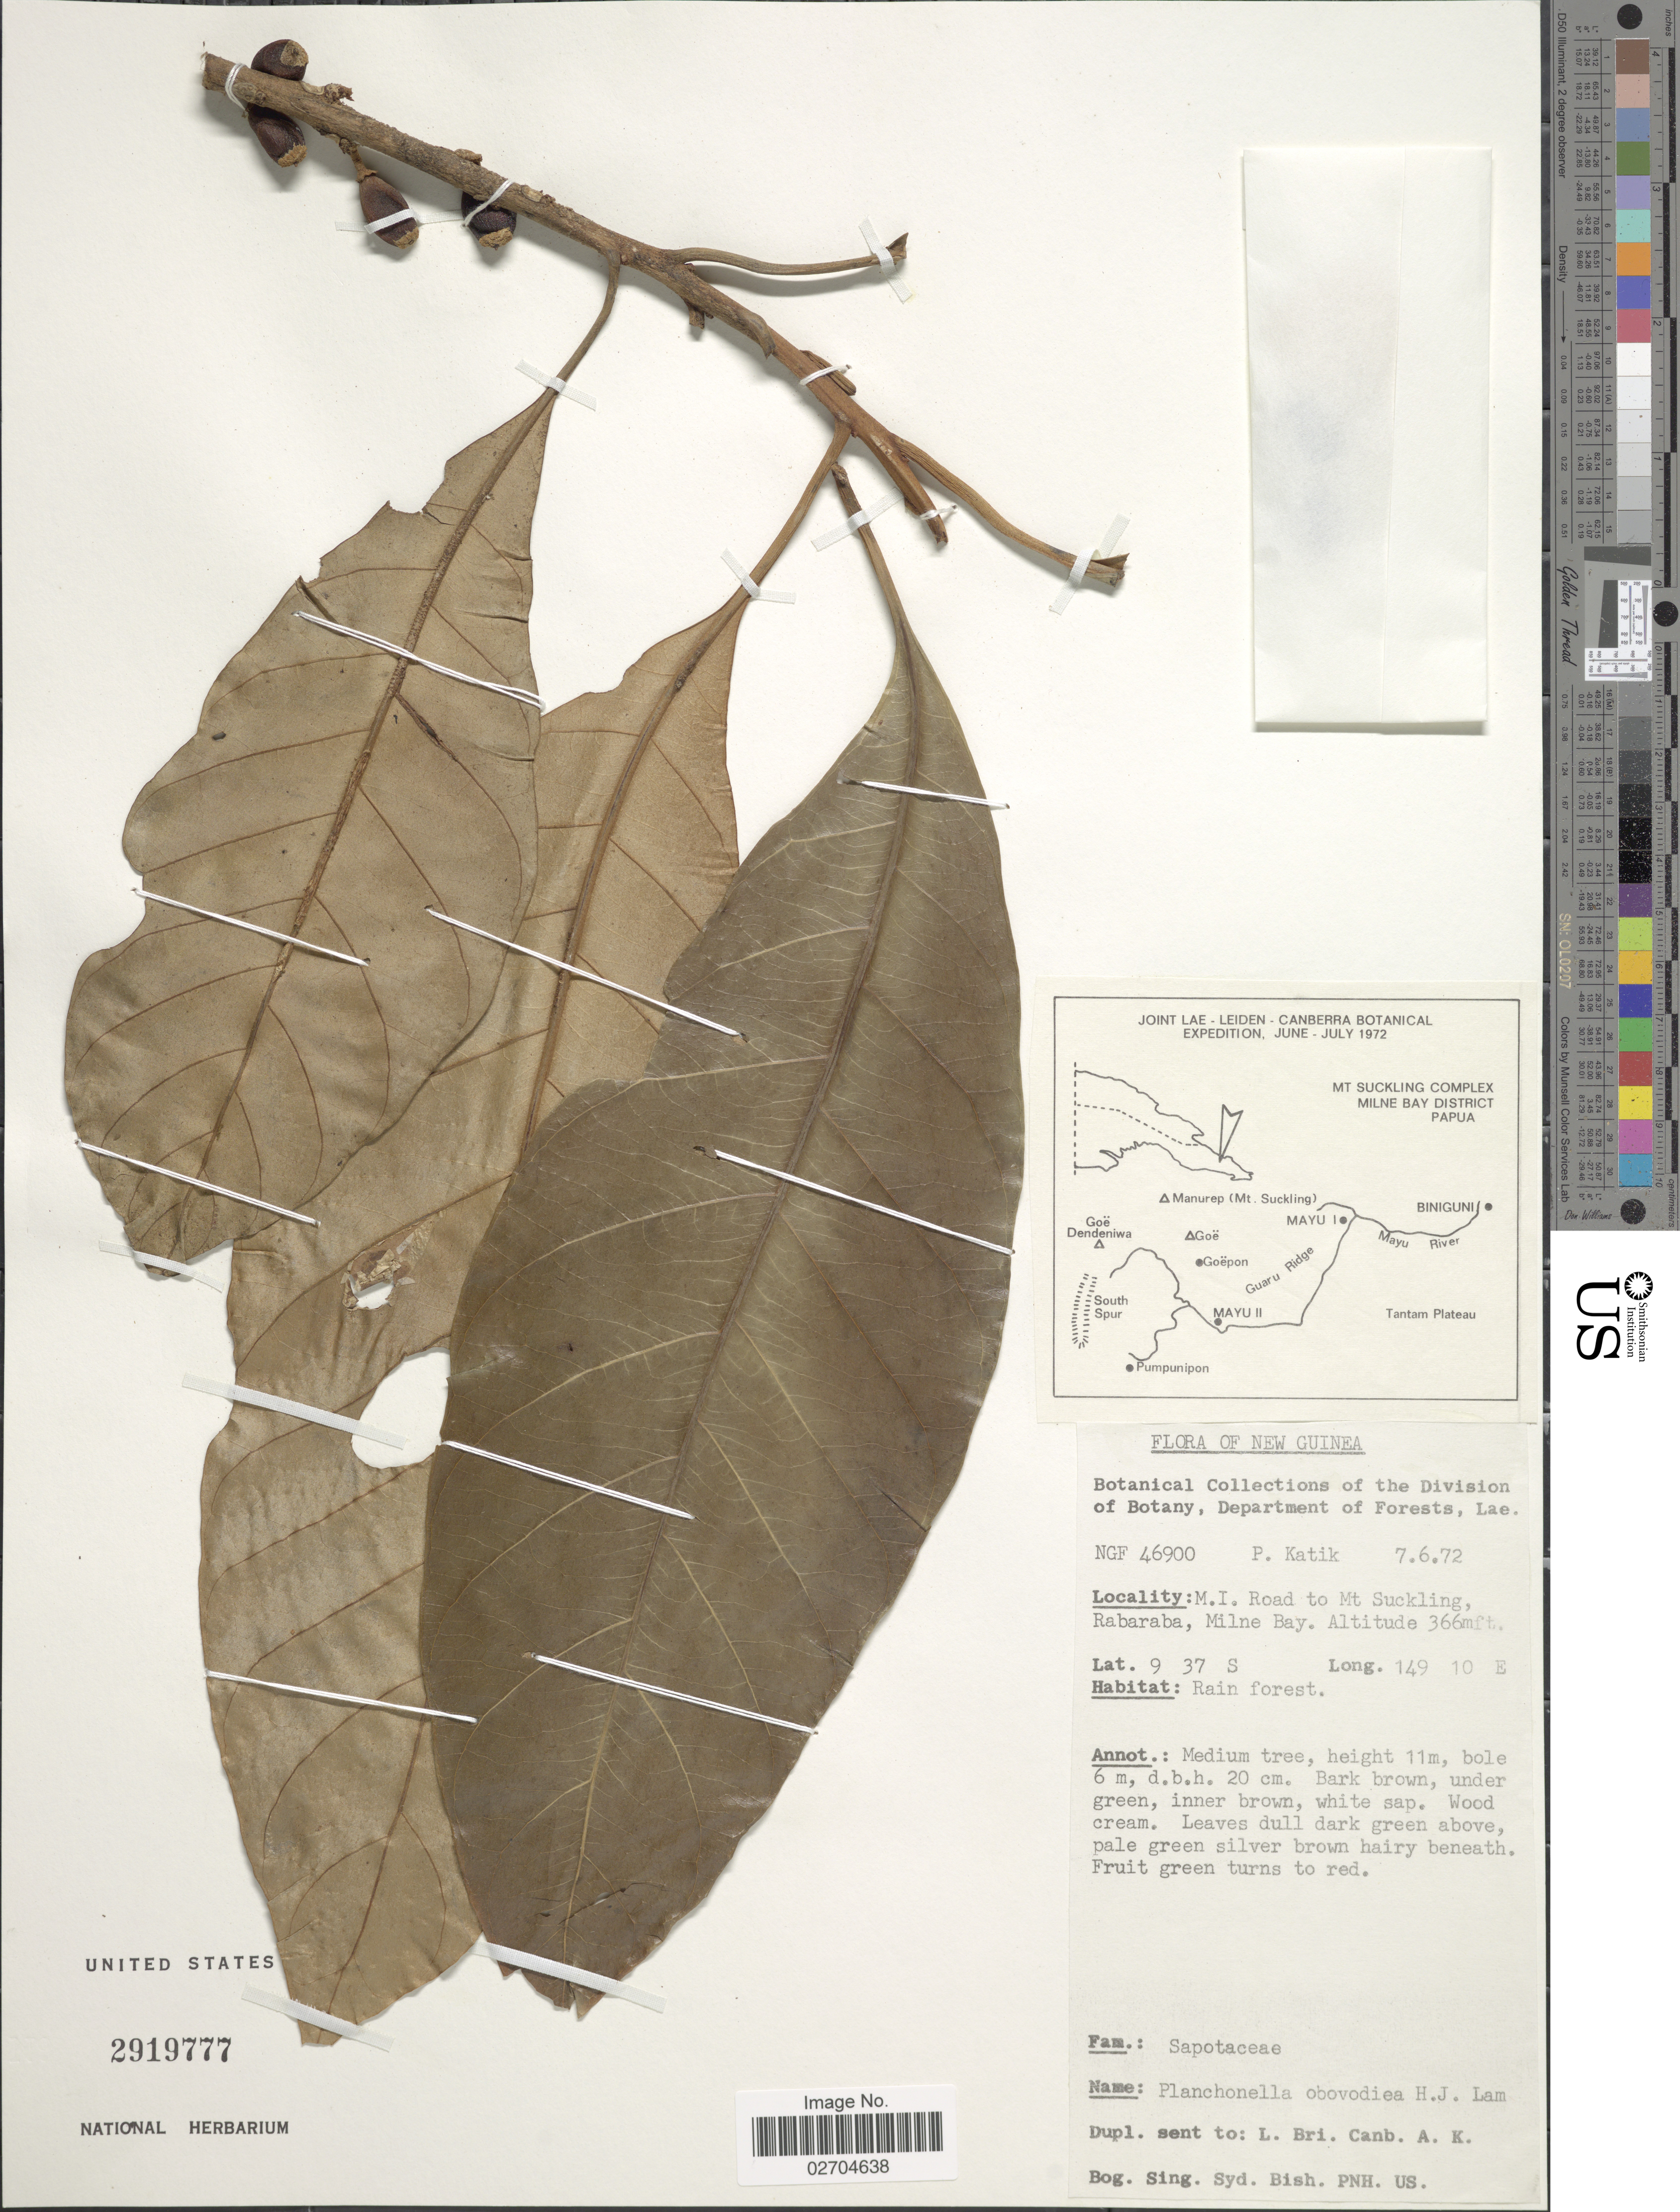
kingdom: Plantae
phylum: Tracheophyta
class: Magnoliopsida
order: Ericales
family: Sapotaceae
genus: Planchonella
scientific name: Planchonella obovoidea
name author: H.J. Lam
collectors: P. Katik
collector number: NGF 46900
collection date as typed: Transcribed d/m/y: 7/6/72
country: Papua New Guinea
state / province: Milne Bay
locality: New Guinea. M.I. Road to Mt. Suckling, Rabaraba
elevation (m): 366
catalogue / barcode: US 2919777